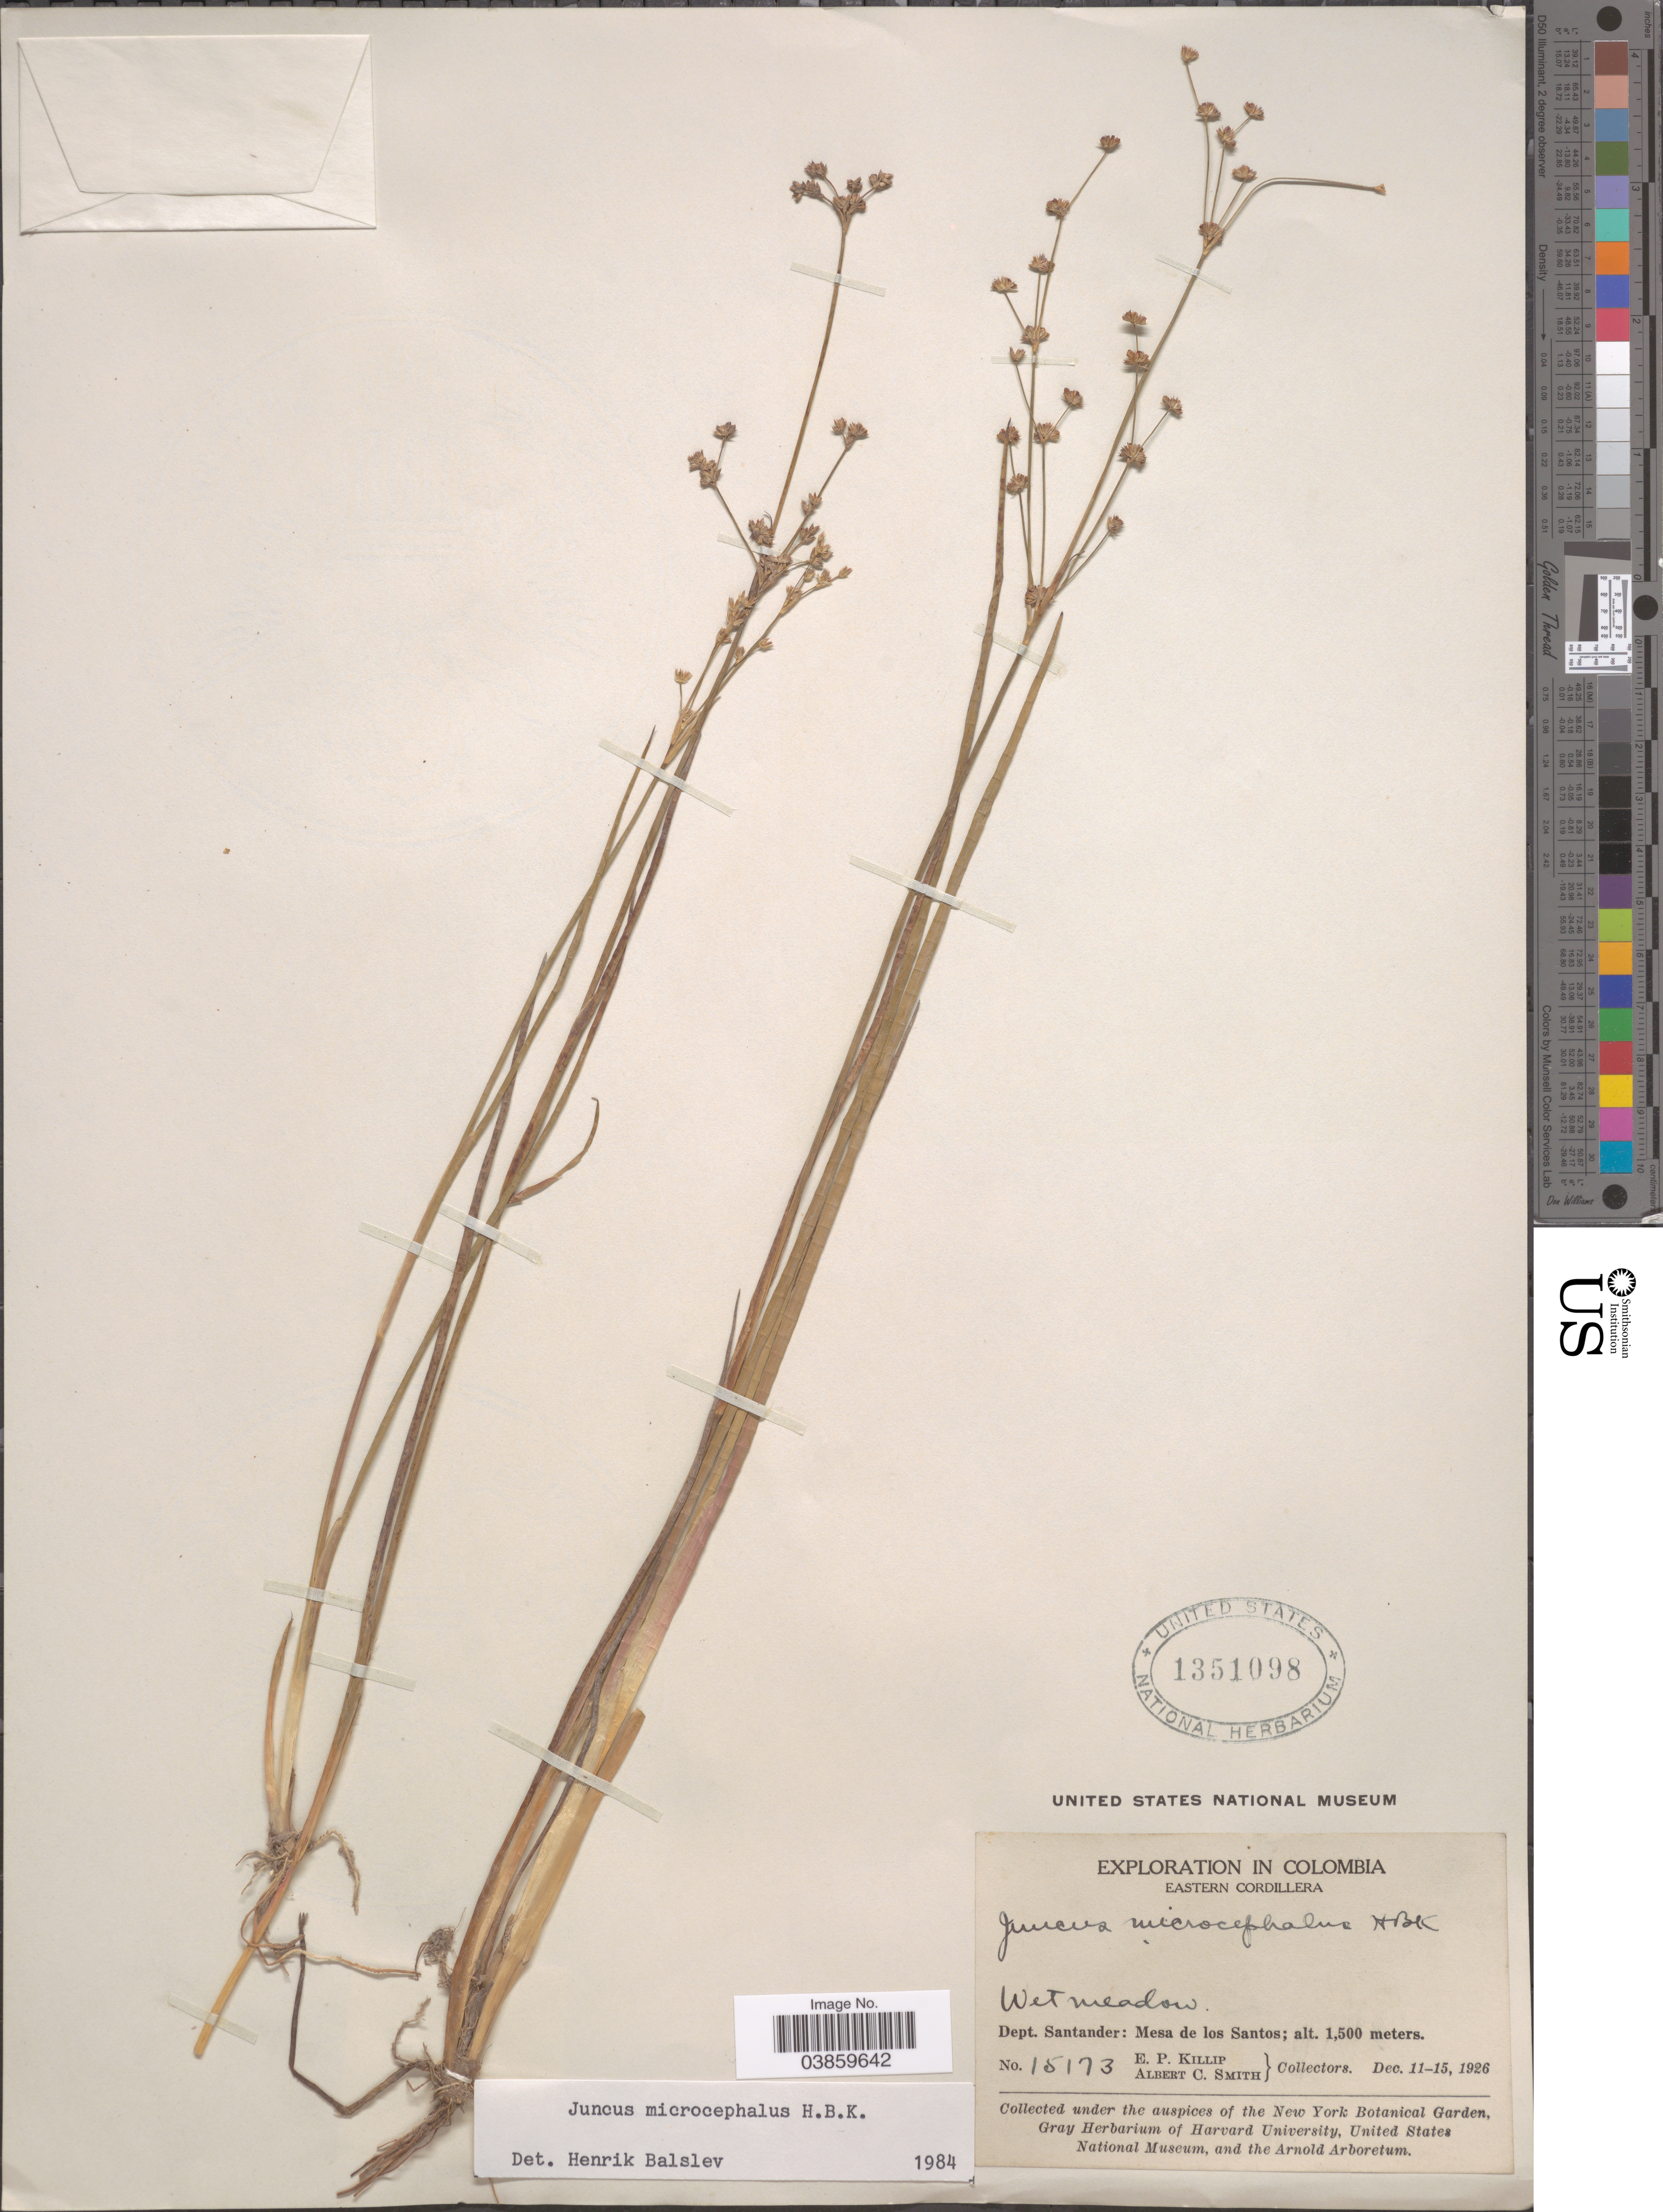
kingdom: Plantae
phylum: Tracheophyta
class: Liliopsida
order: Poales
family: Juncaceae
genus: Juncus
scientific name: Juncus microcephalus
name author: Kunth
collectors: E. P. Killip & A. C. Smith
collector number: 15173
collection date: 1926-12-11/1926-12-15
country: Colombia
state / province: Santander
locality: Eastern Cordillera. Dept. Santander: Mesa de los Santos.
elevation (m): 1500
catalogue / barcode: US 1351098